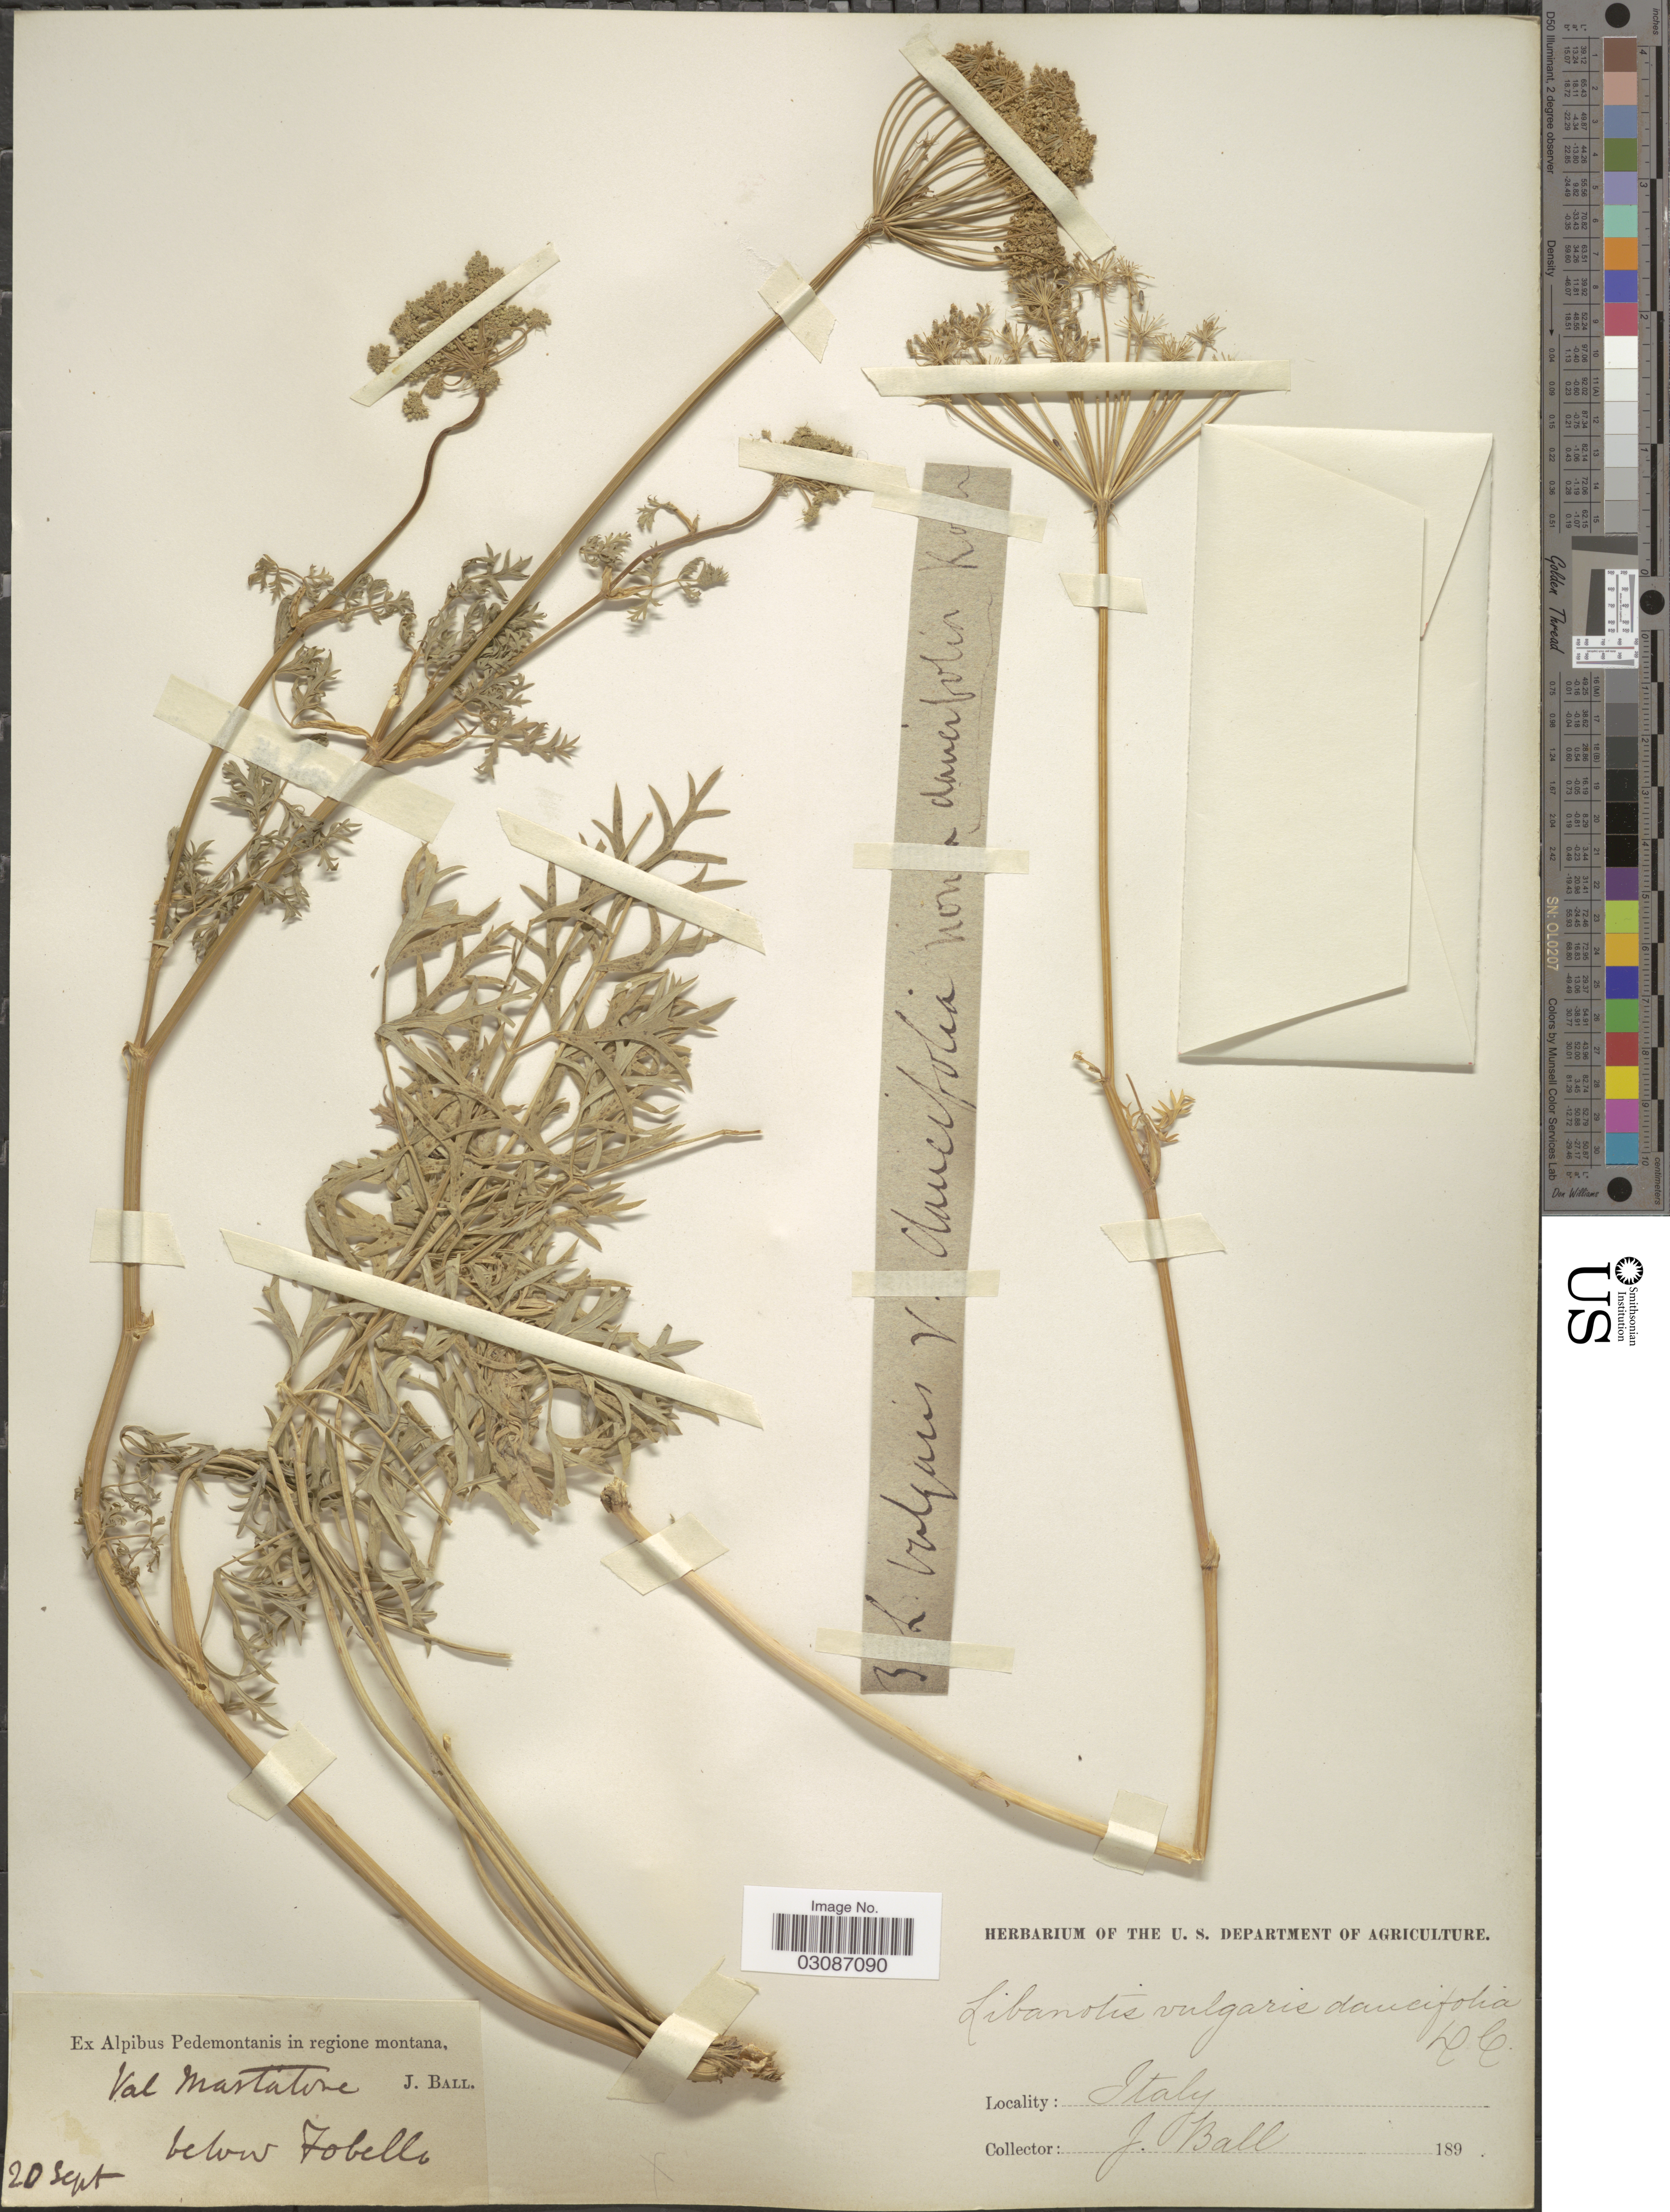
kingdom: Plantae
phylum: Tracheophyta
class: Magnoliopsida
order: Apiales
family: Apiaceae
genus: Seseli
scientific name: Seseli libanotis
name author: Koch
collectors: J. Ball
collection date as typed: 20 sept 189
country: Italy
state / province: Piedmont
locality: Ex Alpibus Pedemontanis in regione montana Val Mastalone below Fobello.